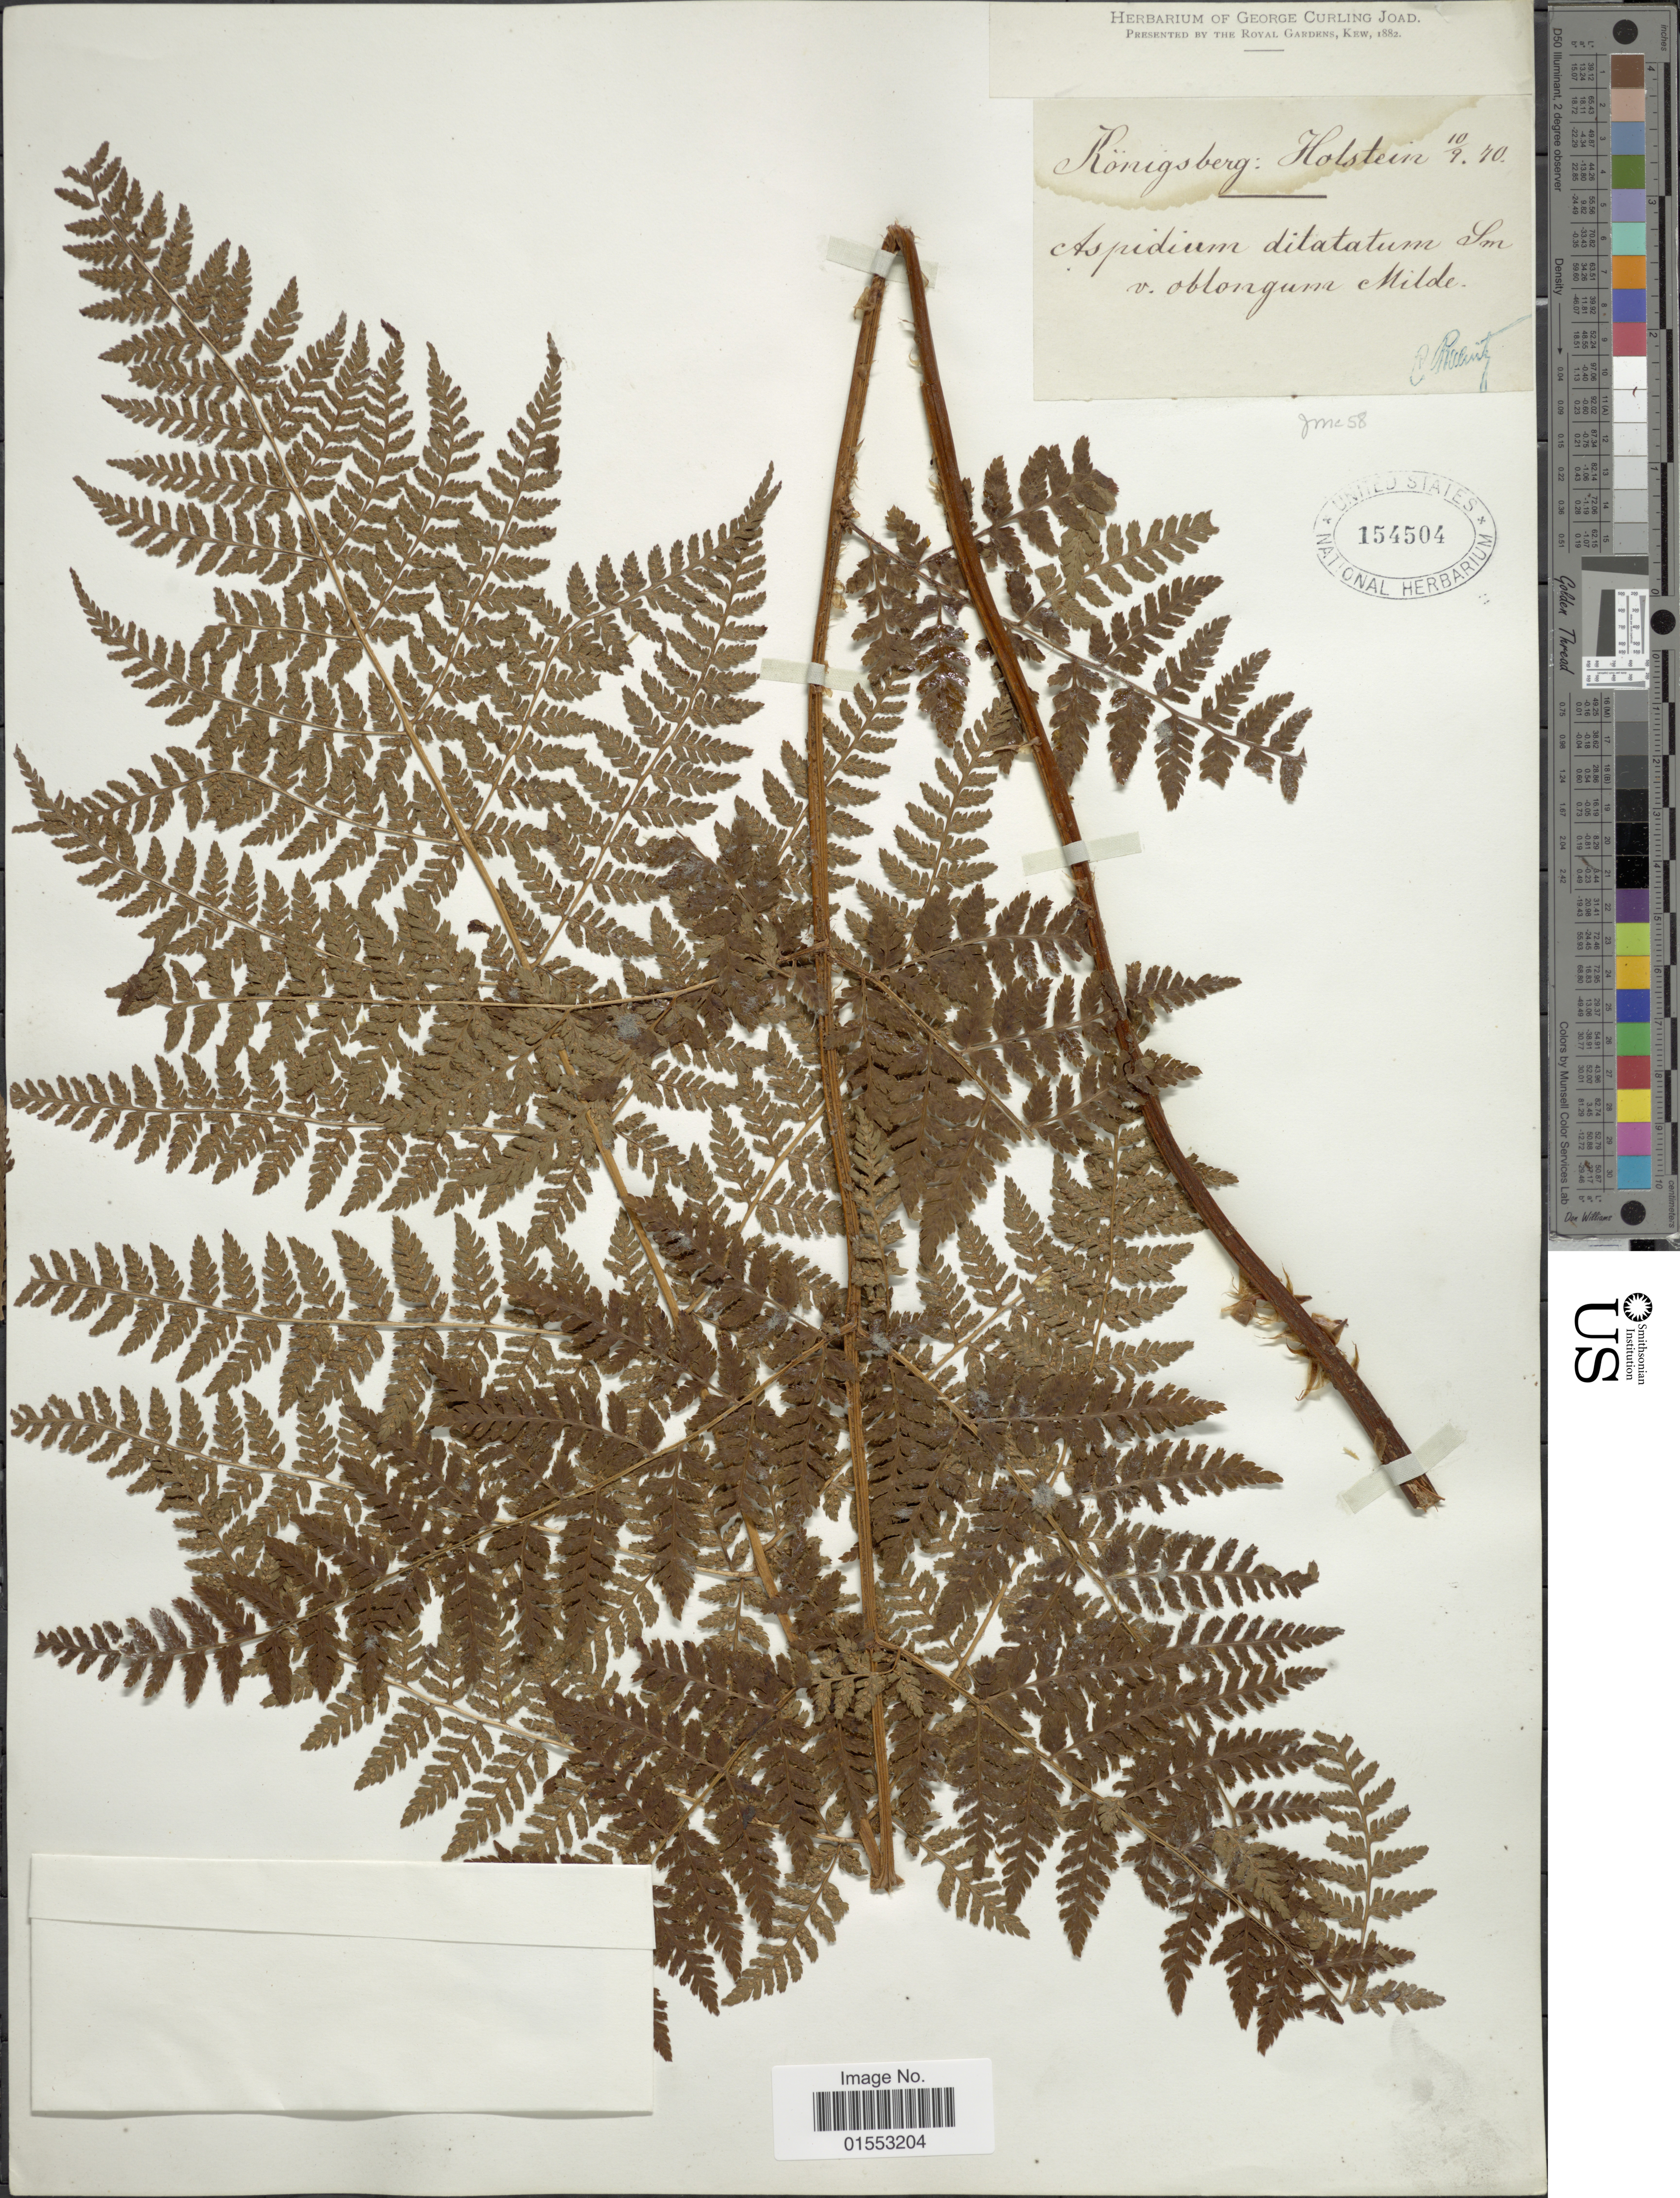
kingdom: Plantae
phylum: Tracheophyta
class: Polypodiopsida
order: Polypodiales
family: Dryopteridaceae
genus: Dryopteris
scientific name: Dryopteris dilatata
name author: (Hoffm.) A. Gray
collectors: C. G. Baenitz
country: Germany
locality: Konigsberg: Holstein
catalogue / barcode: US 154504